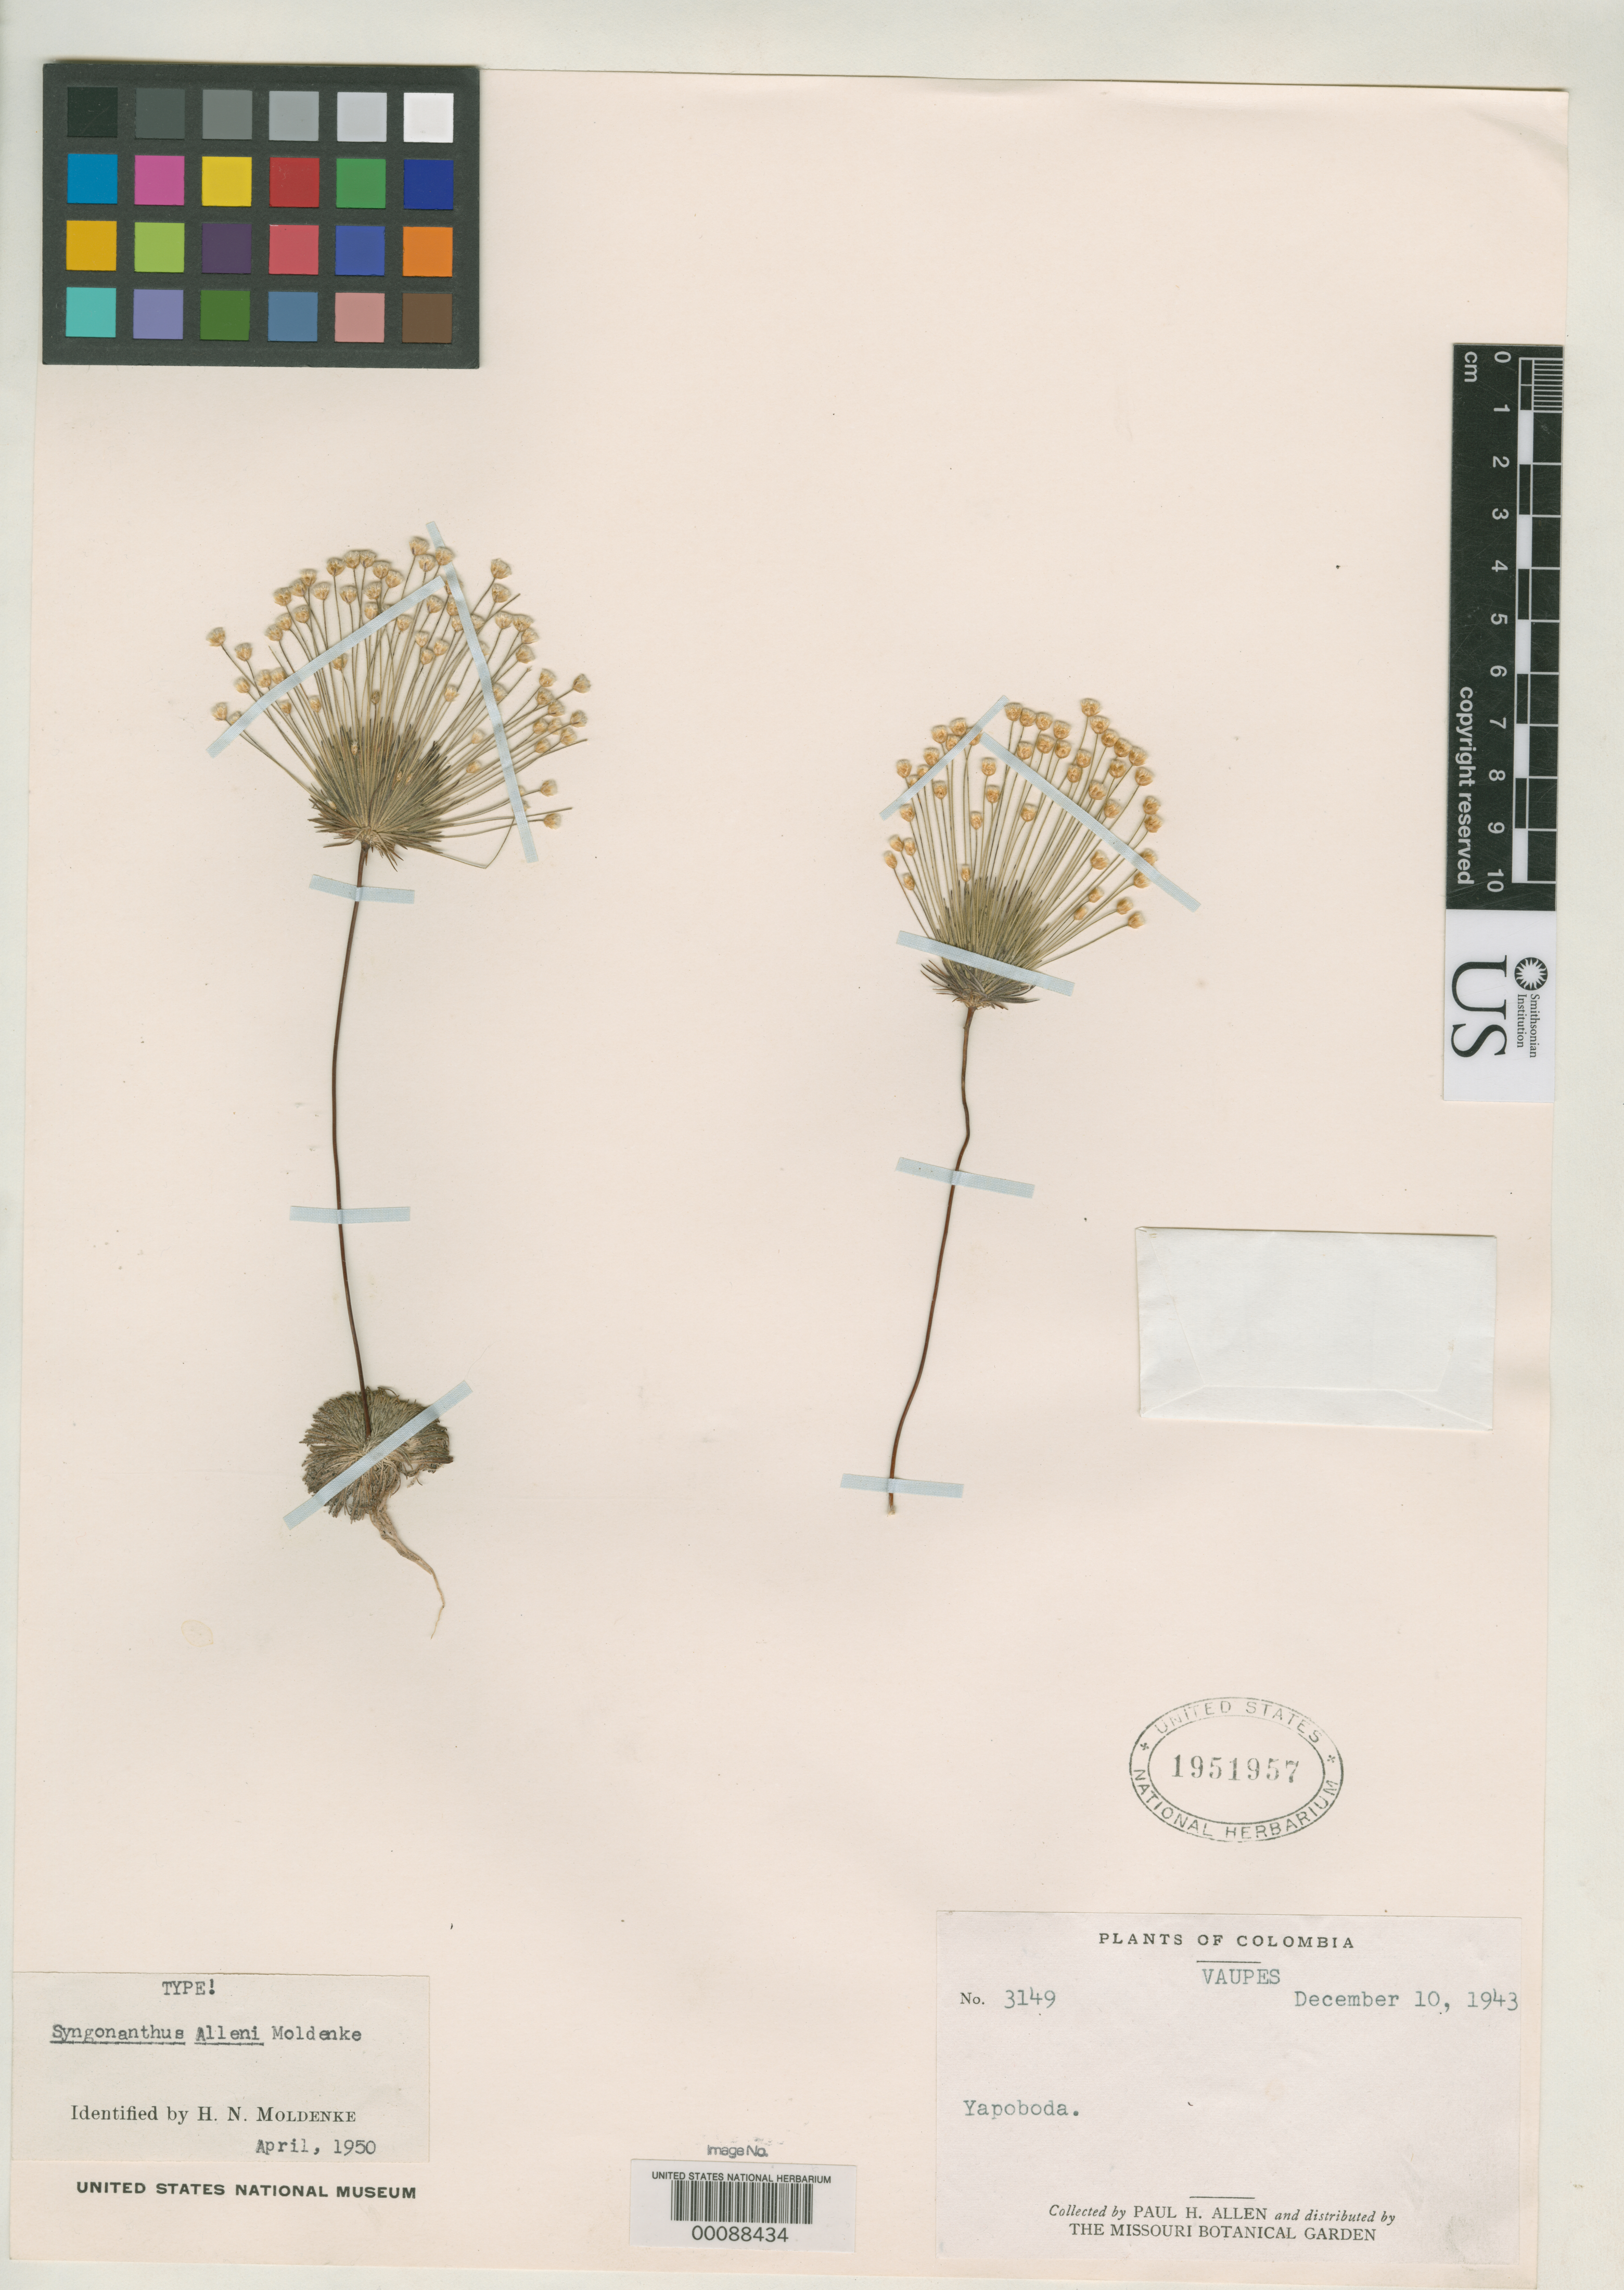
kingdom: Plantae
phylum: Tracheophyta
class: Liliopsida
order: Poales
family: Eriocaulaceae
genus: Syngonanthus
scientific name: Syngonanthus allenii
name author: Moldenke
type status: Holotype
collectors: P. H. Allen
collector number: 3149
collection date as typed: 10 Dec 1943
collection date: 1943-12-10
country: Colombia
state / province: Vaupés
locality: Yapoboda.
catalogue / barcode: US 1951957